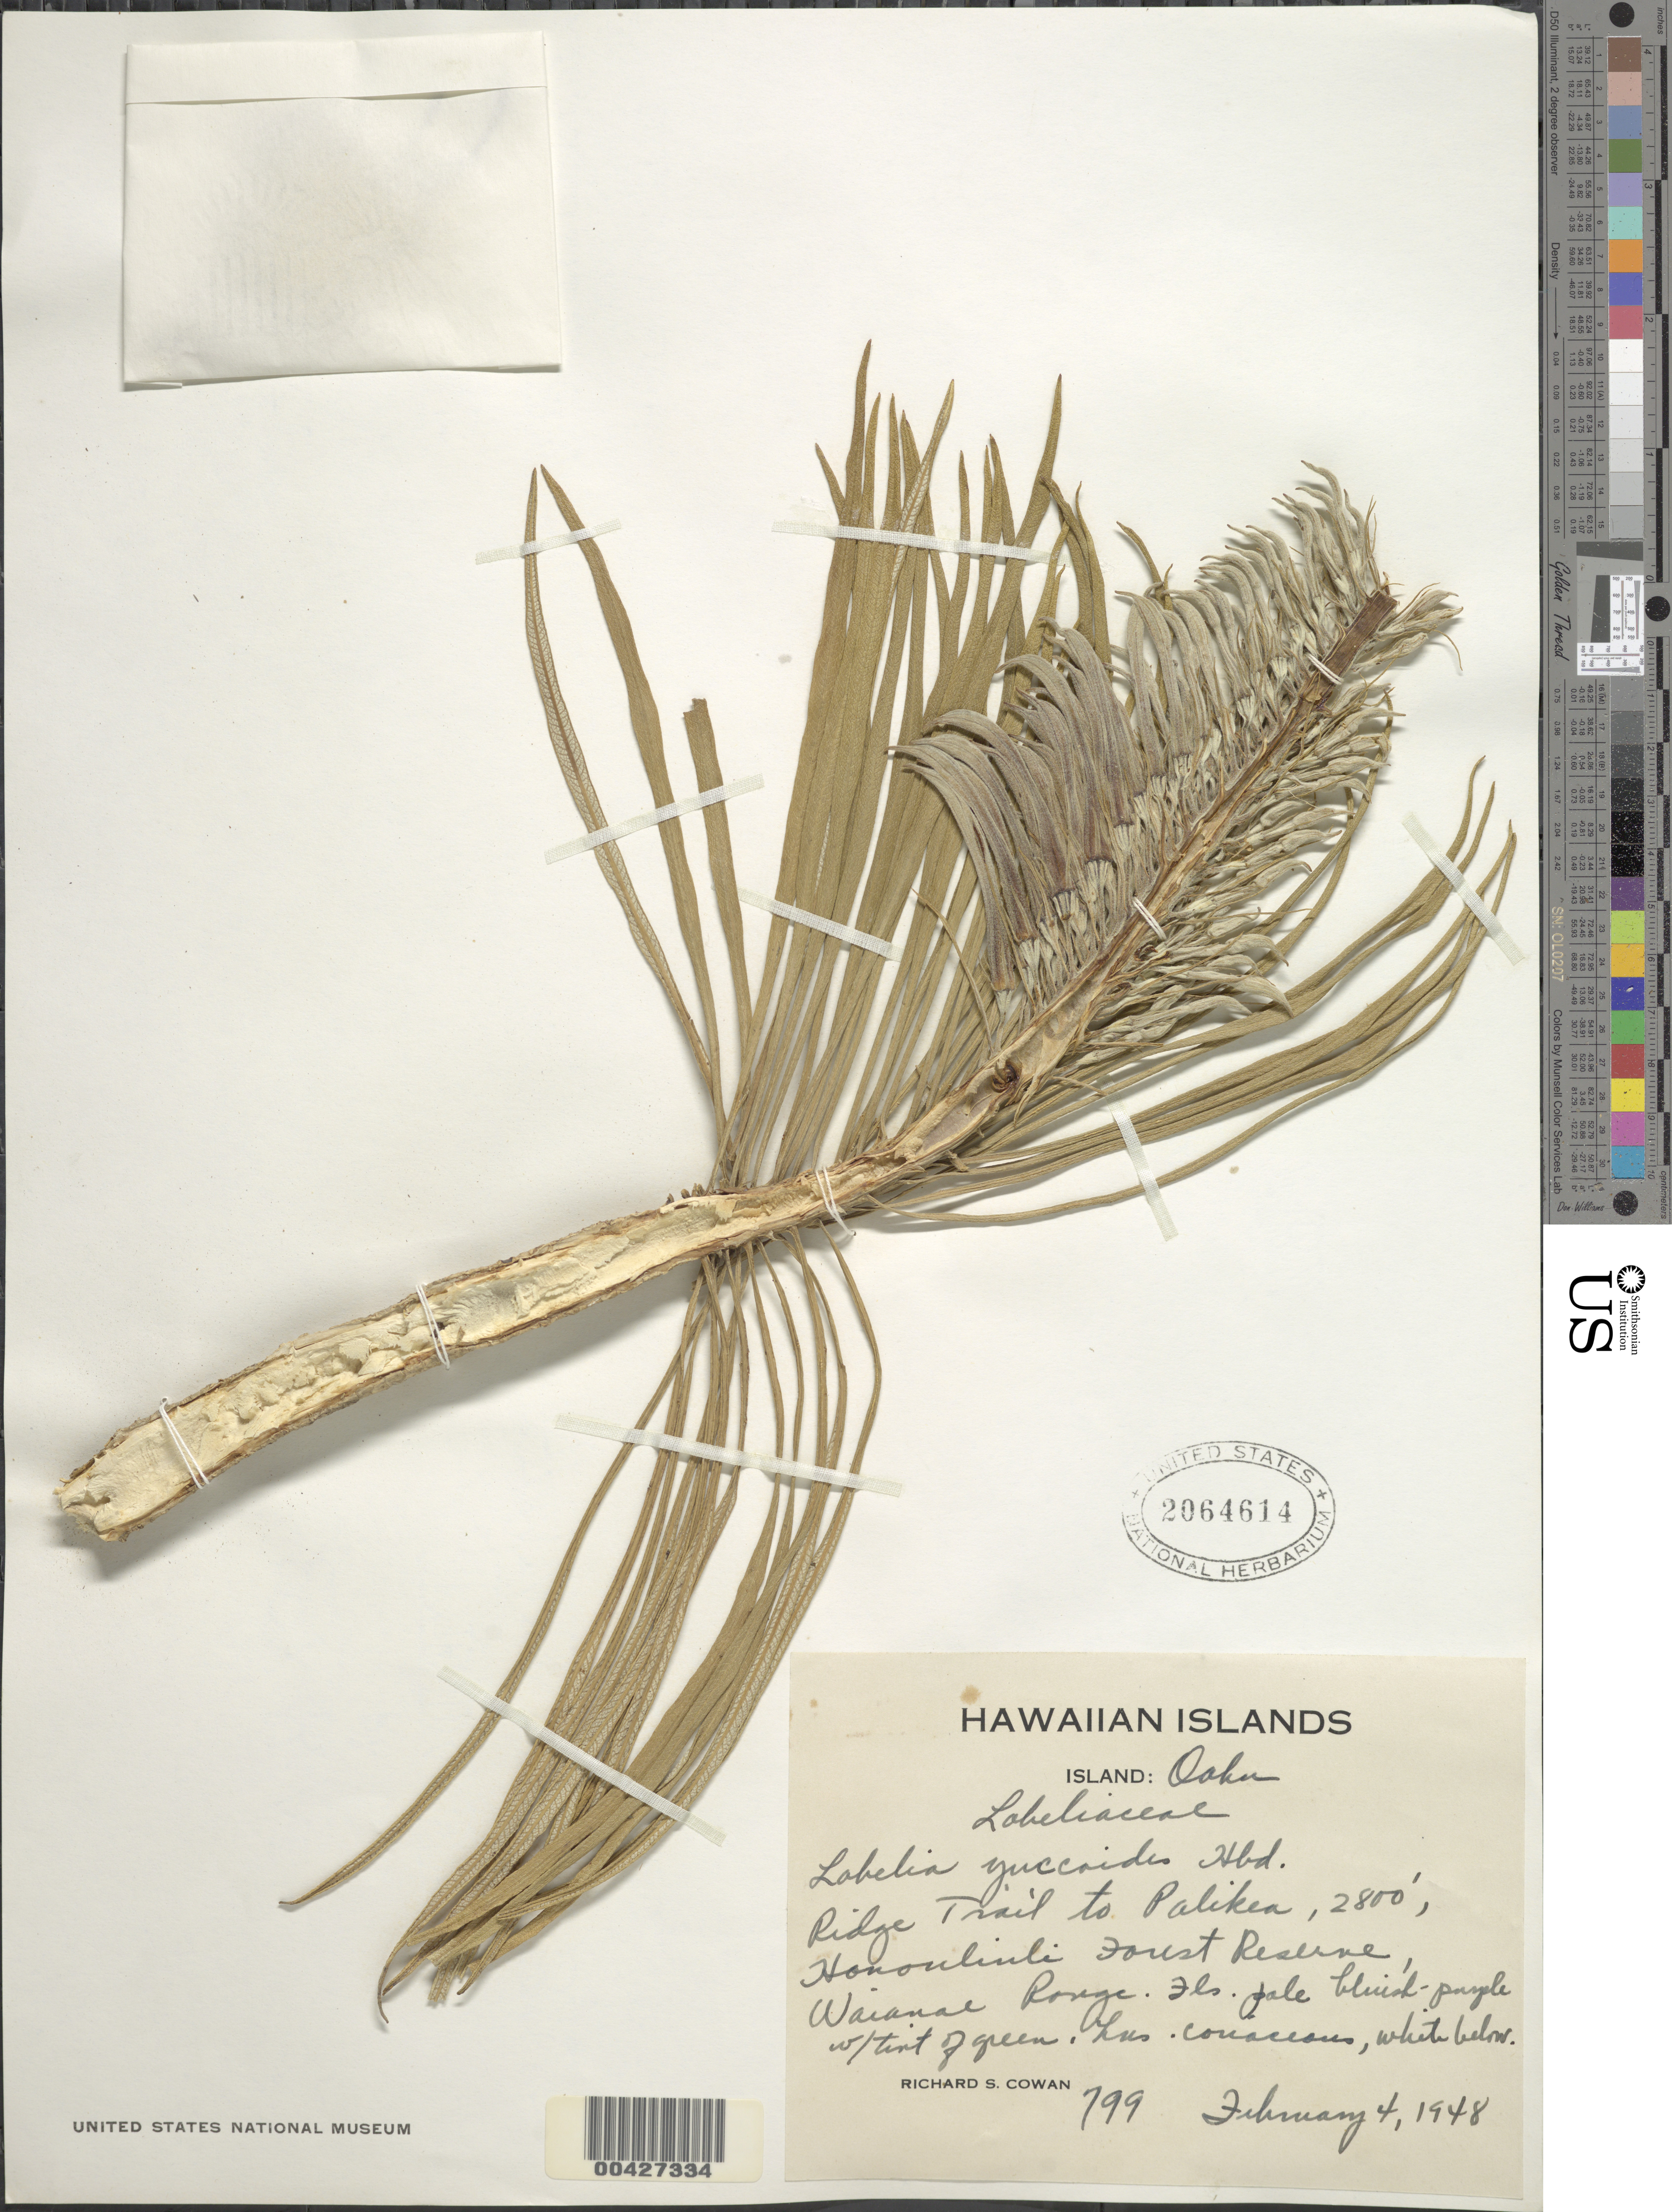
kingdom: Plantae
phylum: Tracheophyta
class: Magnoliopsida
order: Asterales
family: Campanulaceae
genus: Lobelia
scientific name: Lobelia yuccoides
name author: Hillebr.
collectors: R. S. Cowan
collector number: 799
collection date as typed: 4 Feb 1948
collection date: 1948-02-04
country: United States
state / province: Hawaii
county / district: Honolulu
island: Oahu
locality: Ridge Trail to Palikea. Honouliuli Forest Reserve. Waianae Range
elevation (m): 853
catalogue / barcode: US 2064614